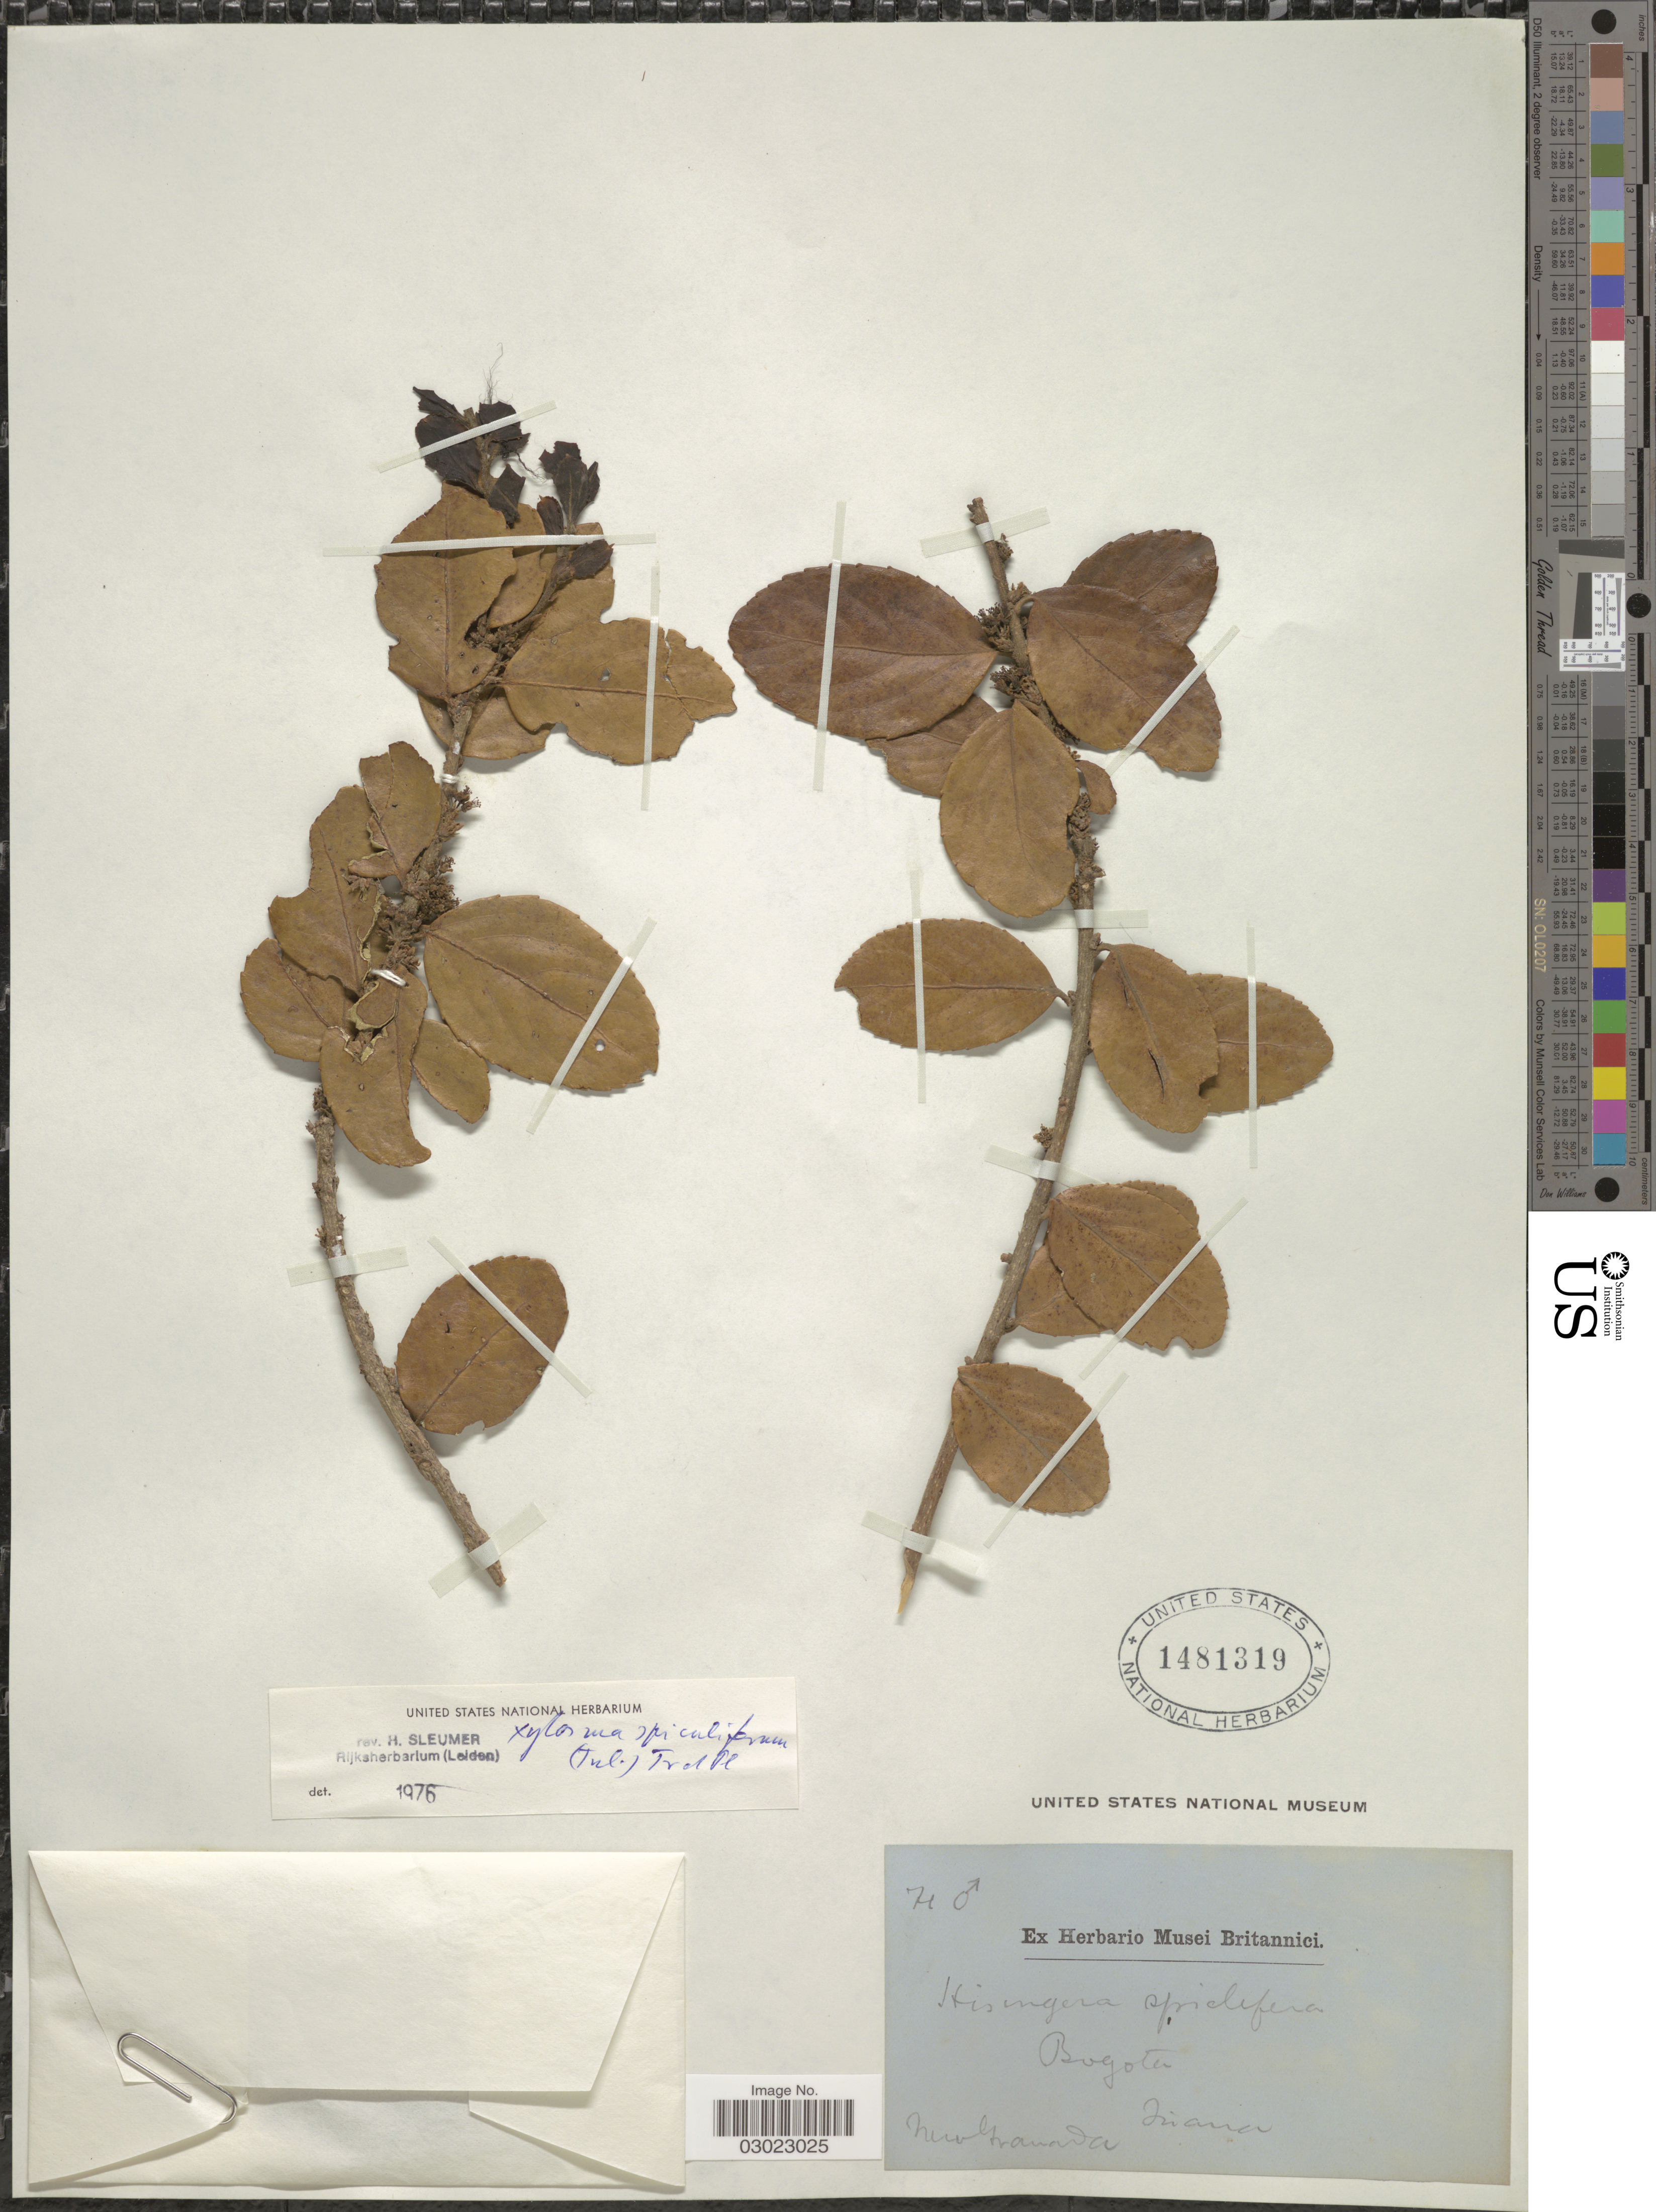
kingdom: Plantae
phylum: Tracheophyta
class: Magnoliopsida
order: Malpighiales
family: Salicaceae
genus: Xylosma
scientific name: Xylosma spiculifera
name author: (Tul.) Triana & Planch.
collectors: Triana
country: Colombia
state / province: Bogota D.C.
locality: Bogota. New Granada.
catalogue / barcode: US 1481319